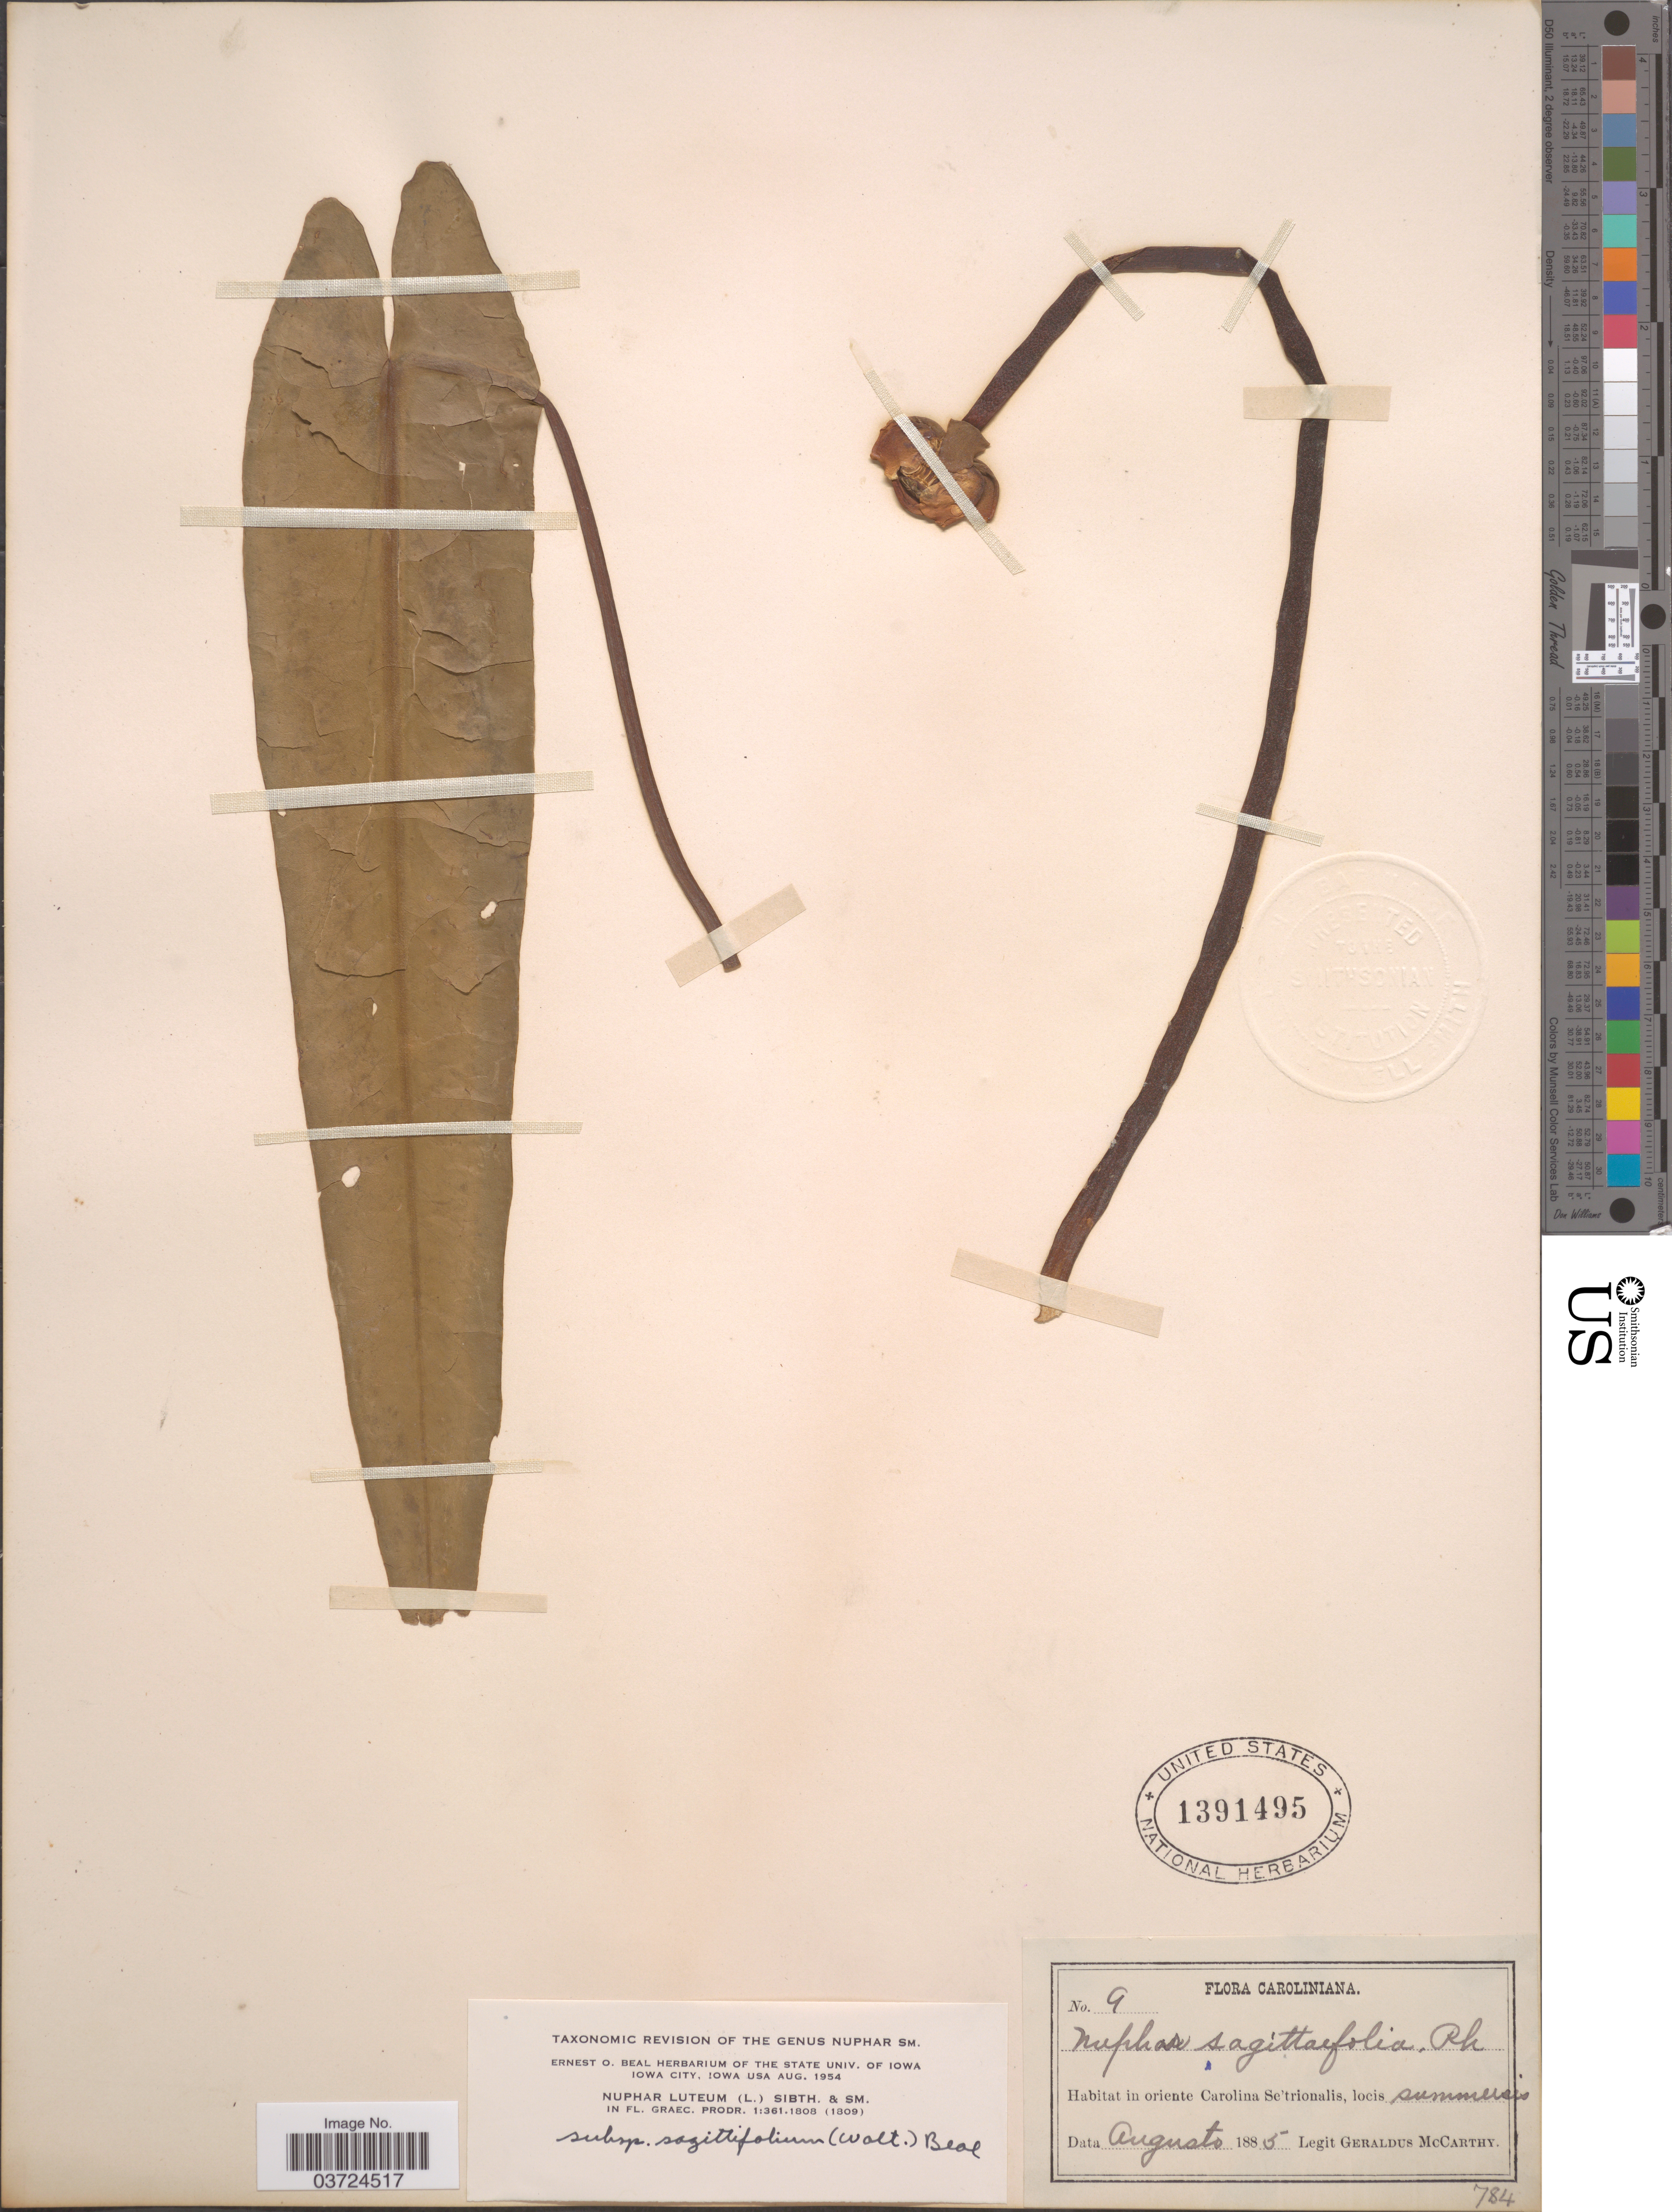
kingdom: Plantae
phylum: Tracheophyta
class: Magnoliopsida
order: Nymphaeales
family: Nymphaeaceae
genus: Nuphar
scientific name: Nuphar lutea subsp. sagittifolia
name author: (Walter) E.O. Beal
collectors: M. McCarthy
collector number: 9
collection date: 1885-08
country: United States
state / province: North Carolina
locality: Caroliniana. In oriente Carolina Se'trionalis.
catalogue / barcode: US 1391495